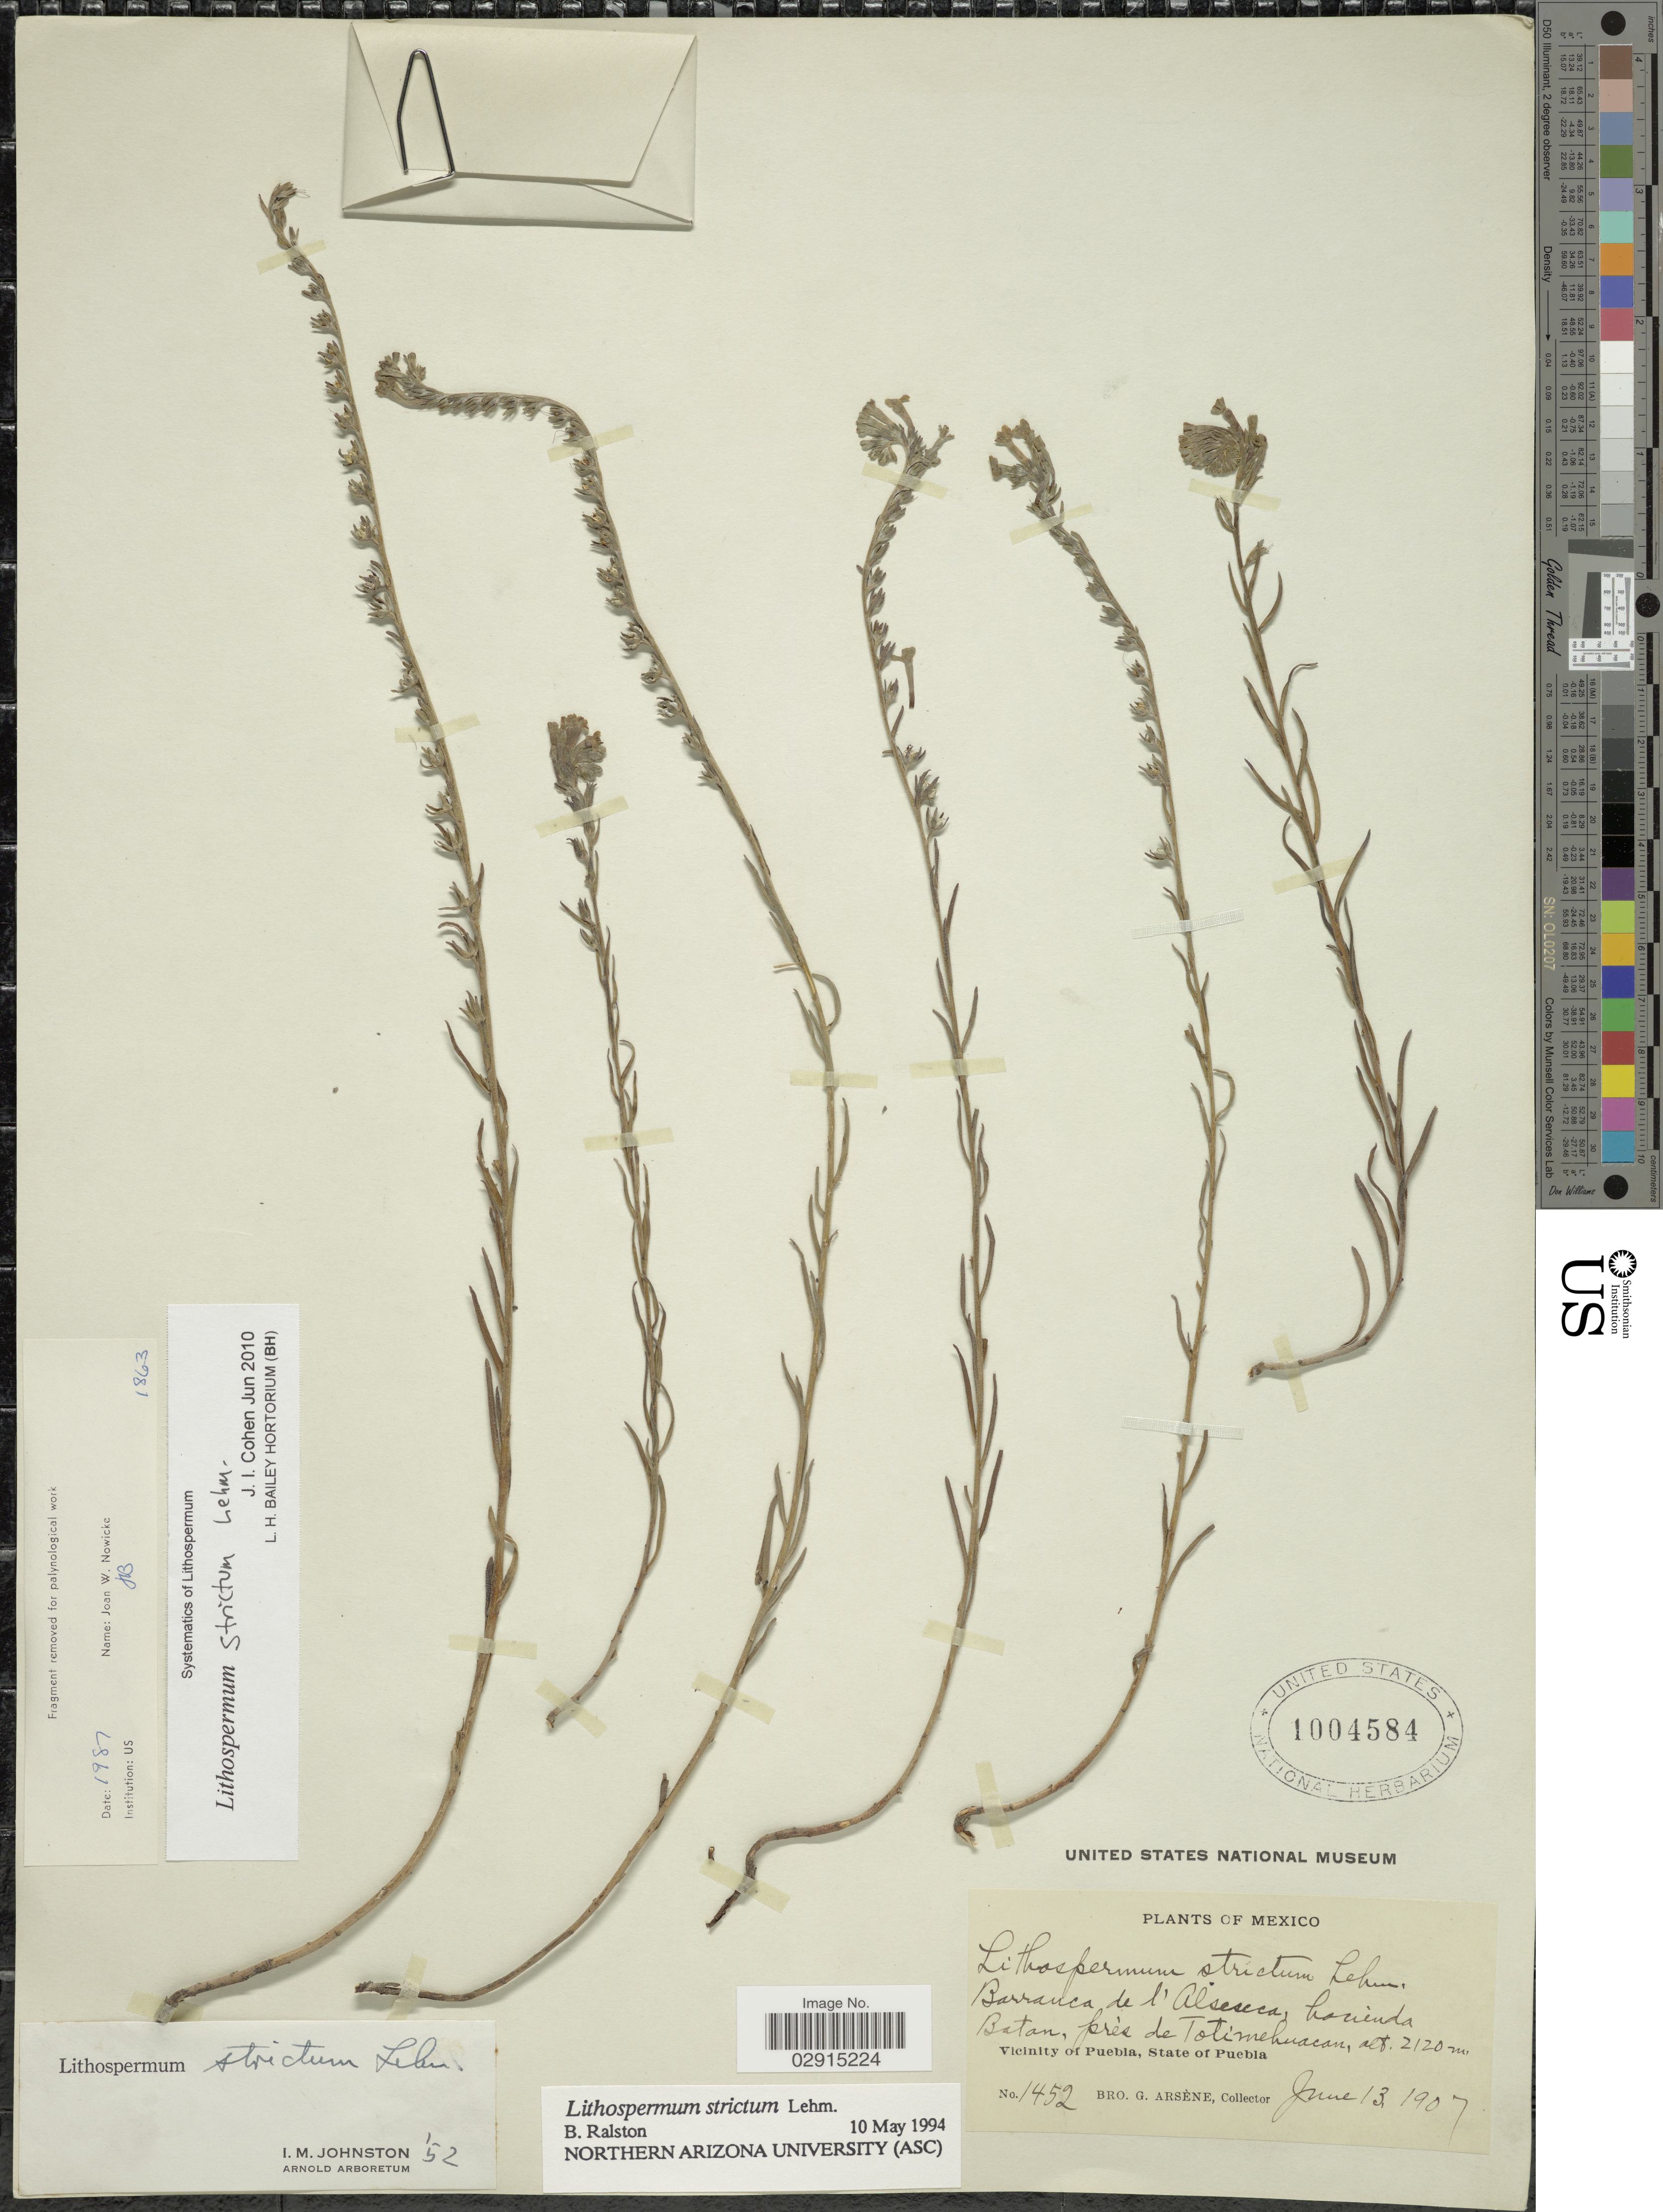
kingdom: Plantae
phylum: Tracheophyta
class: Magnoliopsida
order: Boraginales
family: Boraginaceae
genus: Lithospermum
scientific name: Lithospermum strictum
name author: Lehm.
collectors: Bro. G. Arsène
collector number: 1452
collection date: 1907-06-13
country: Mexico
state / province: Puebla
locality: Barranca de l'Alseseca, hacienda Batan, près de Totimehuacan. Vicinity of Puebla.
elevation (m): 2120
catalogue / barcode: US 1004584